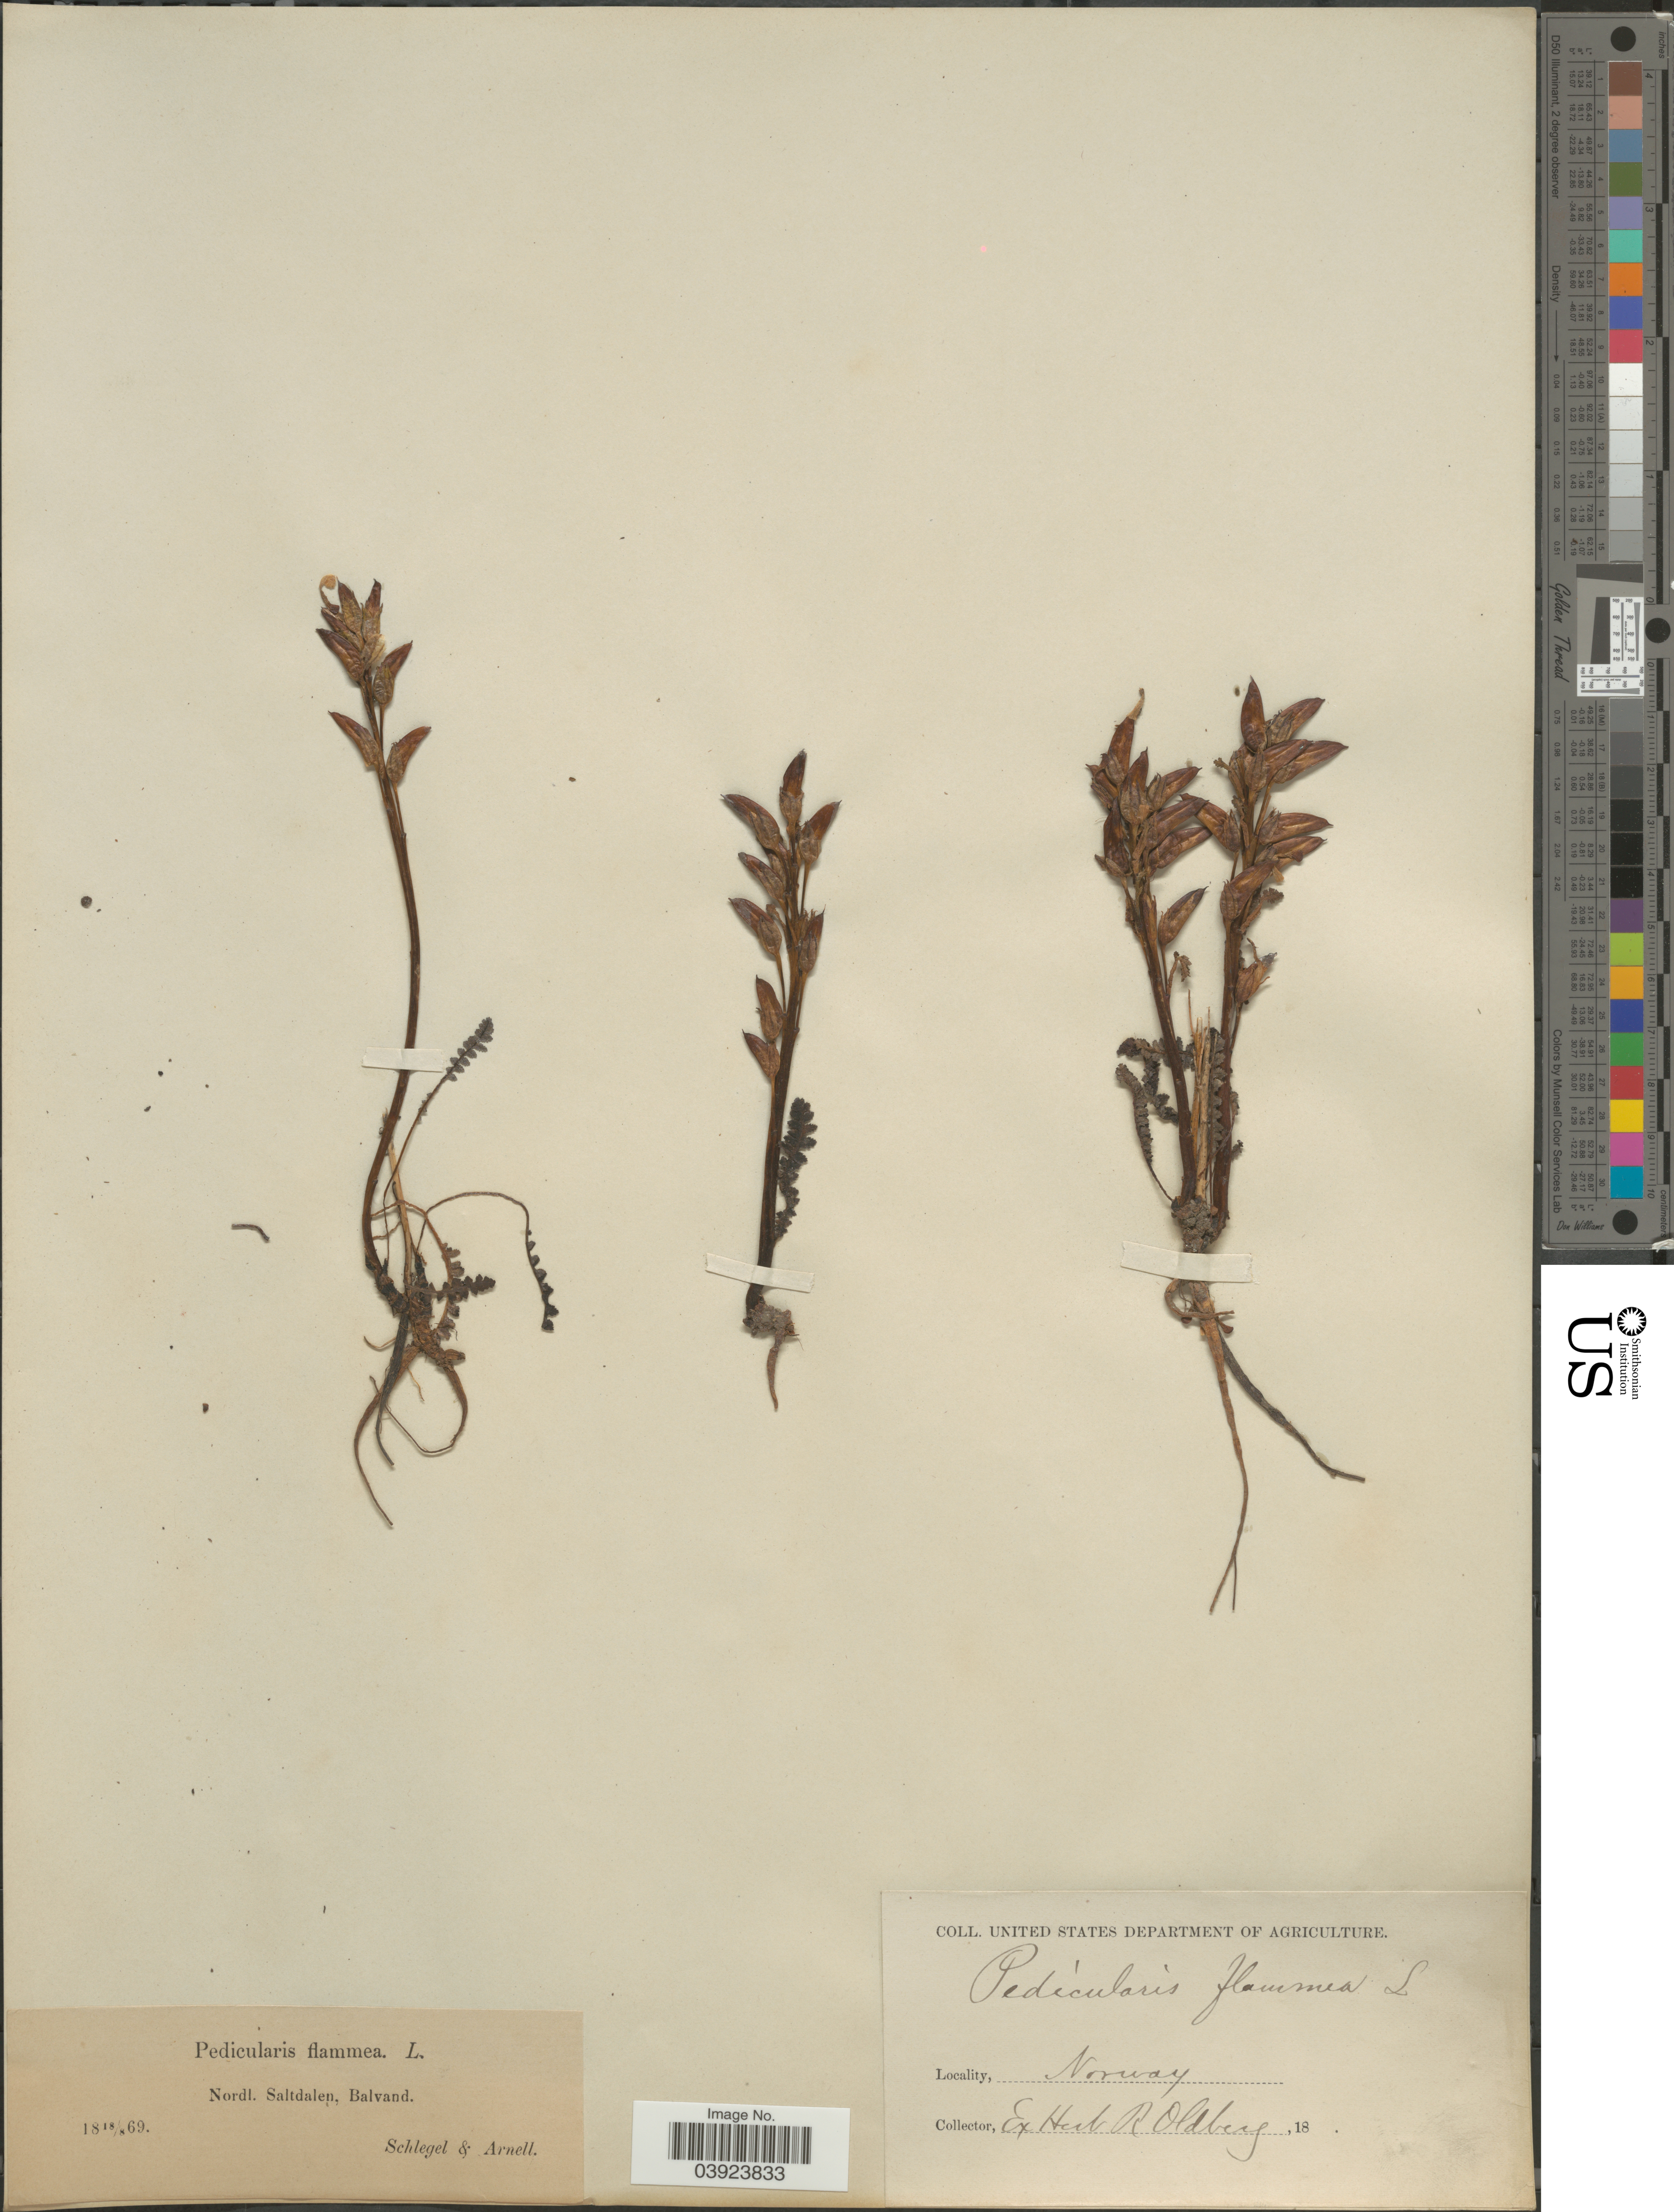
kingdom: Plantae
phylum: Tracheophyta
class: Magnoliopsida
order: Lamiales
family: Orobanchaceae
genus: Pedicularis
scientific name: Pedicularis flammea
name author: L.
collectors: Schlegel & Arnell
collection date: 1869-08-18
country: Norway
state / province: Nordland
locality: Saltdalen, Balvand.